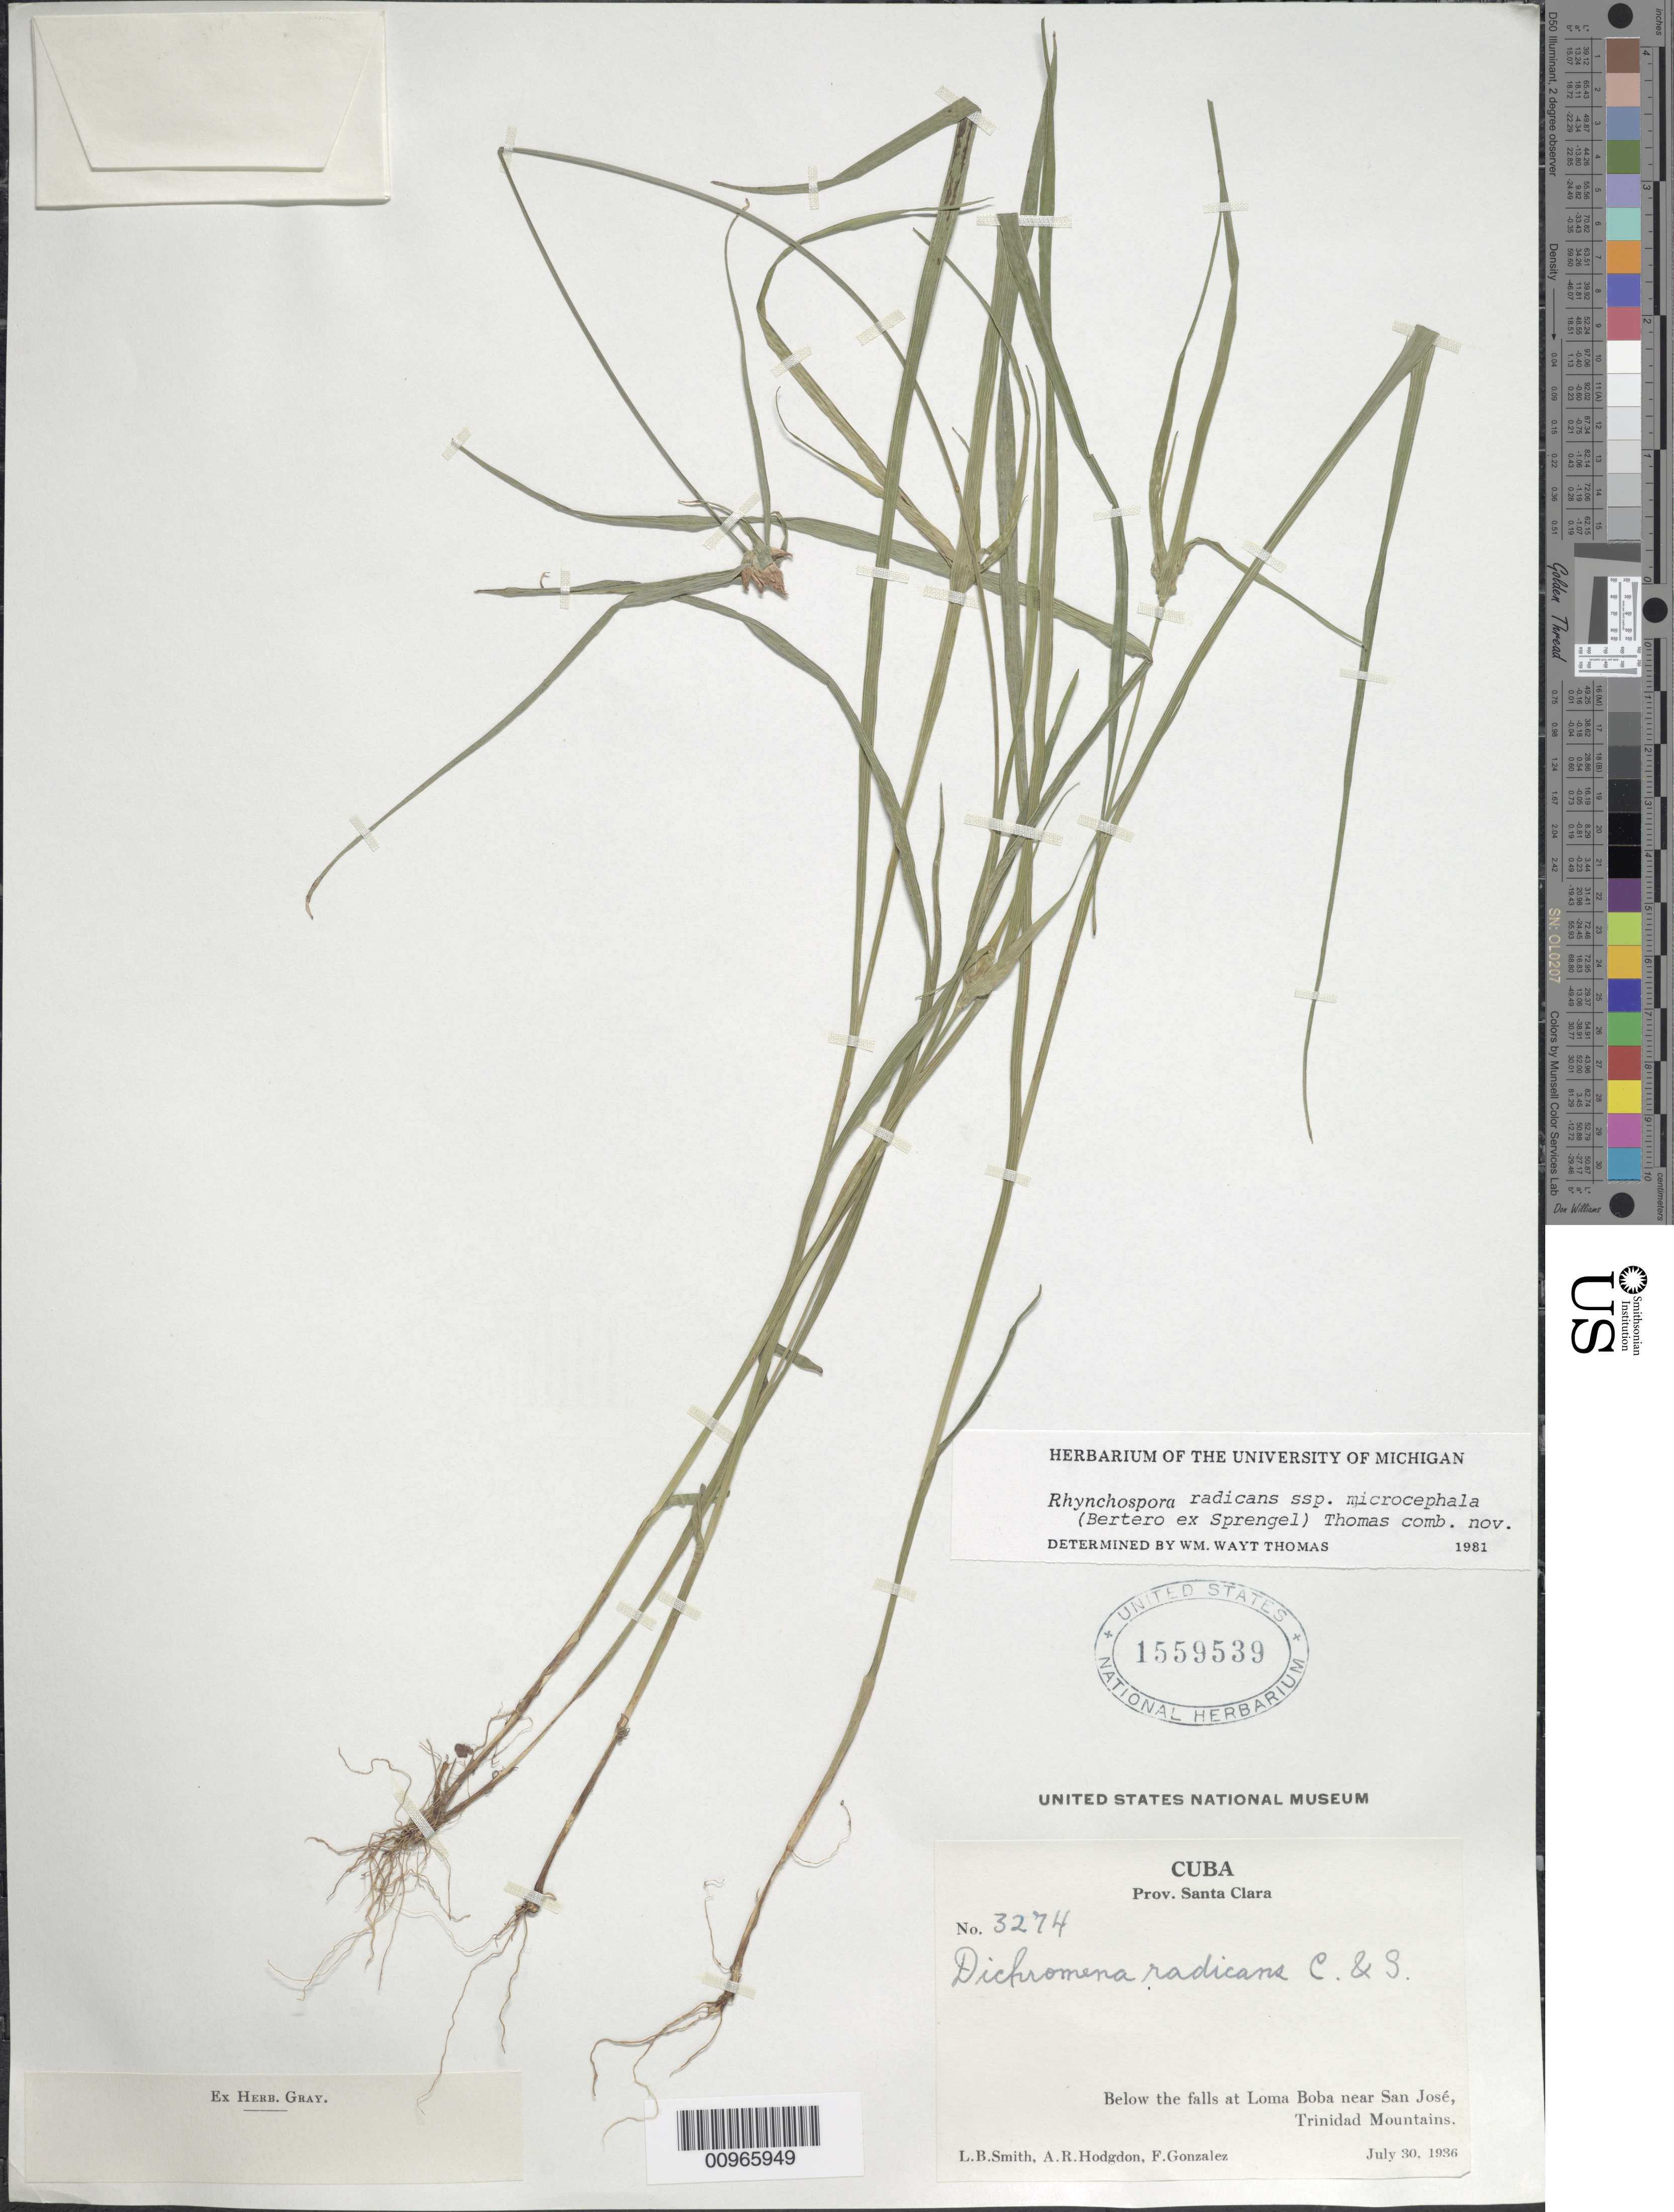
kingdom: Plantae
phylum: Tracheophyta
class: Liliopsida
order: Poales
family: Cyperaceae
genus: Rhynchospora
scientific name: Rhynchospora radicans subsp. microcephala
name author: (Bertero ex Spreng.) W.W. Thomas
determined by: Thomas, W. W.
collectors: L. Smith, A. R. Hodgdon & F. Gonzalez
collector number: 3274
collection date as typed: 30 Jul 1936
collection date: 1936-07-30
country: Cuba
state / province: Las Villas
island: Cuba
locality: Below the falls at Loma Boba near San José, Trinidad Mountains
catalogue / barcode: US 1559539